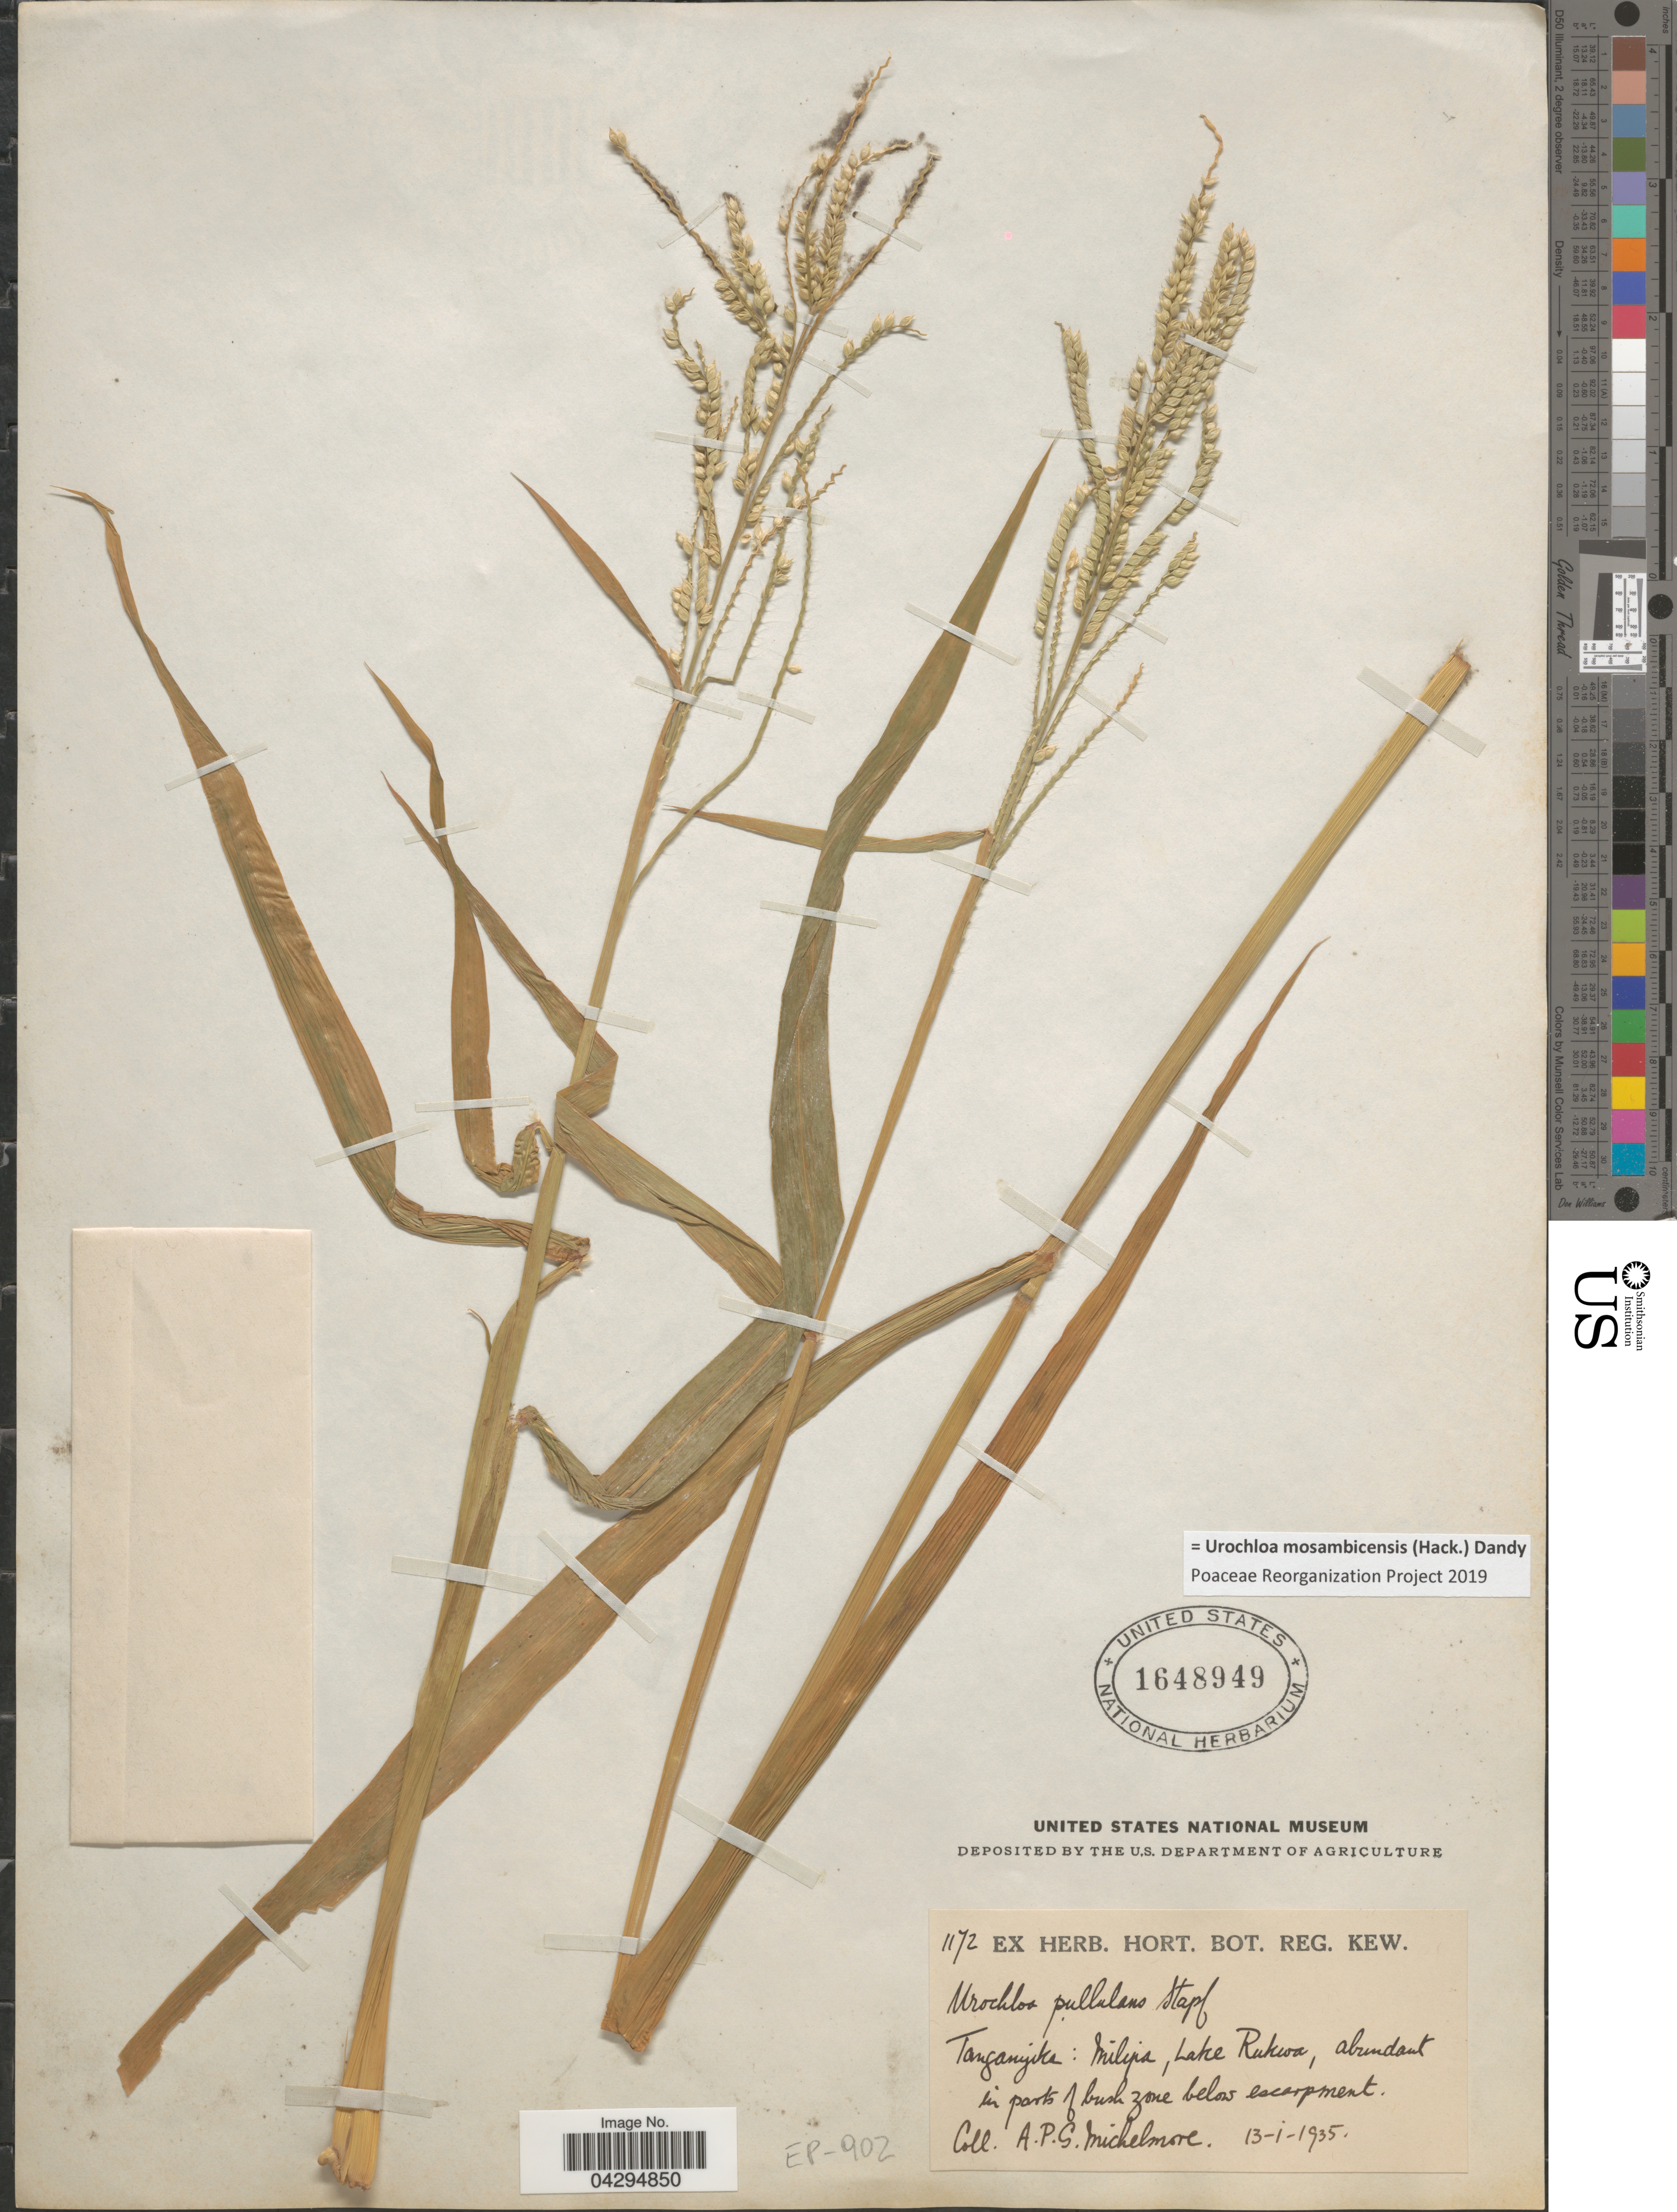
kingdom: Plantae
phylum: Tracheophyta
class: Liliopsida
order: Poales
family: Poaceae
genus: Urochloa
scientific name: Urochloa mosambicensis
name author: (Hack.) Dandy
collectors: A. Michelmore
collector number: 1172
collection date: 1935-01-13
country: Tanzania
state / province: Rukwa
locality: Tanganyika : Milipa, Lake Rukwa.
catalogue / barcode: US 1648949